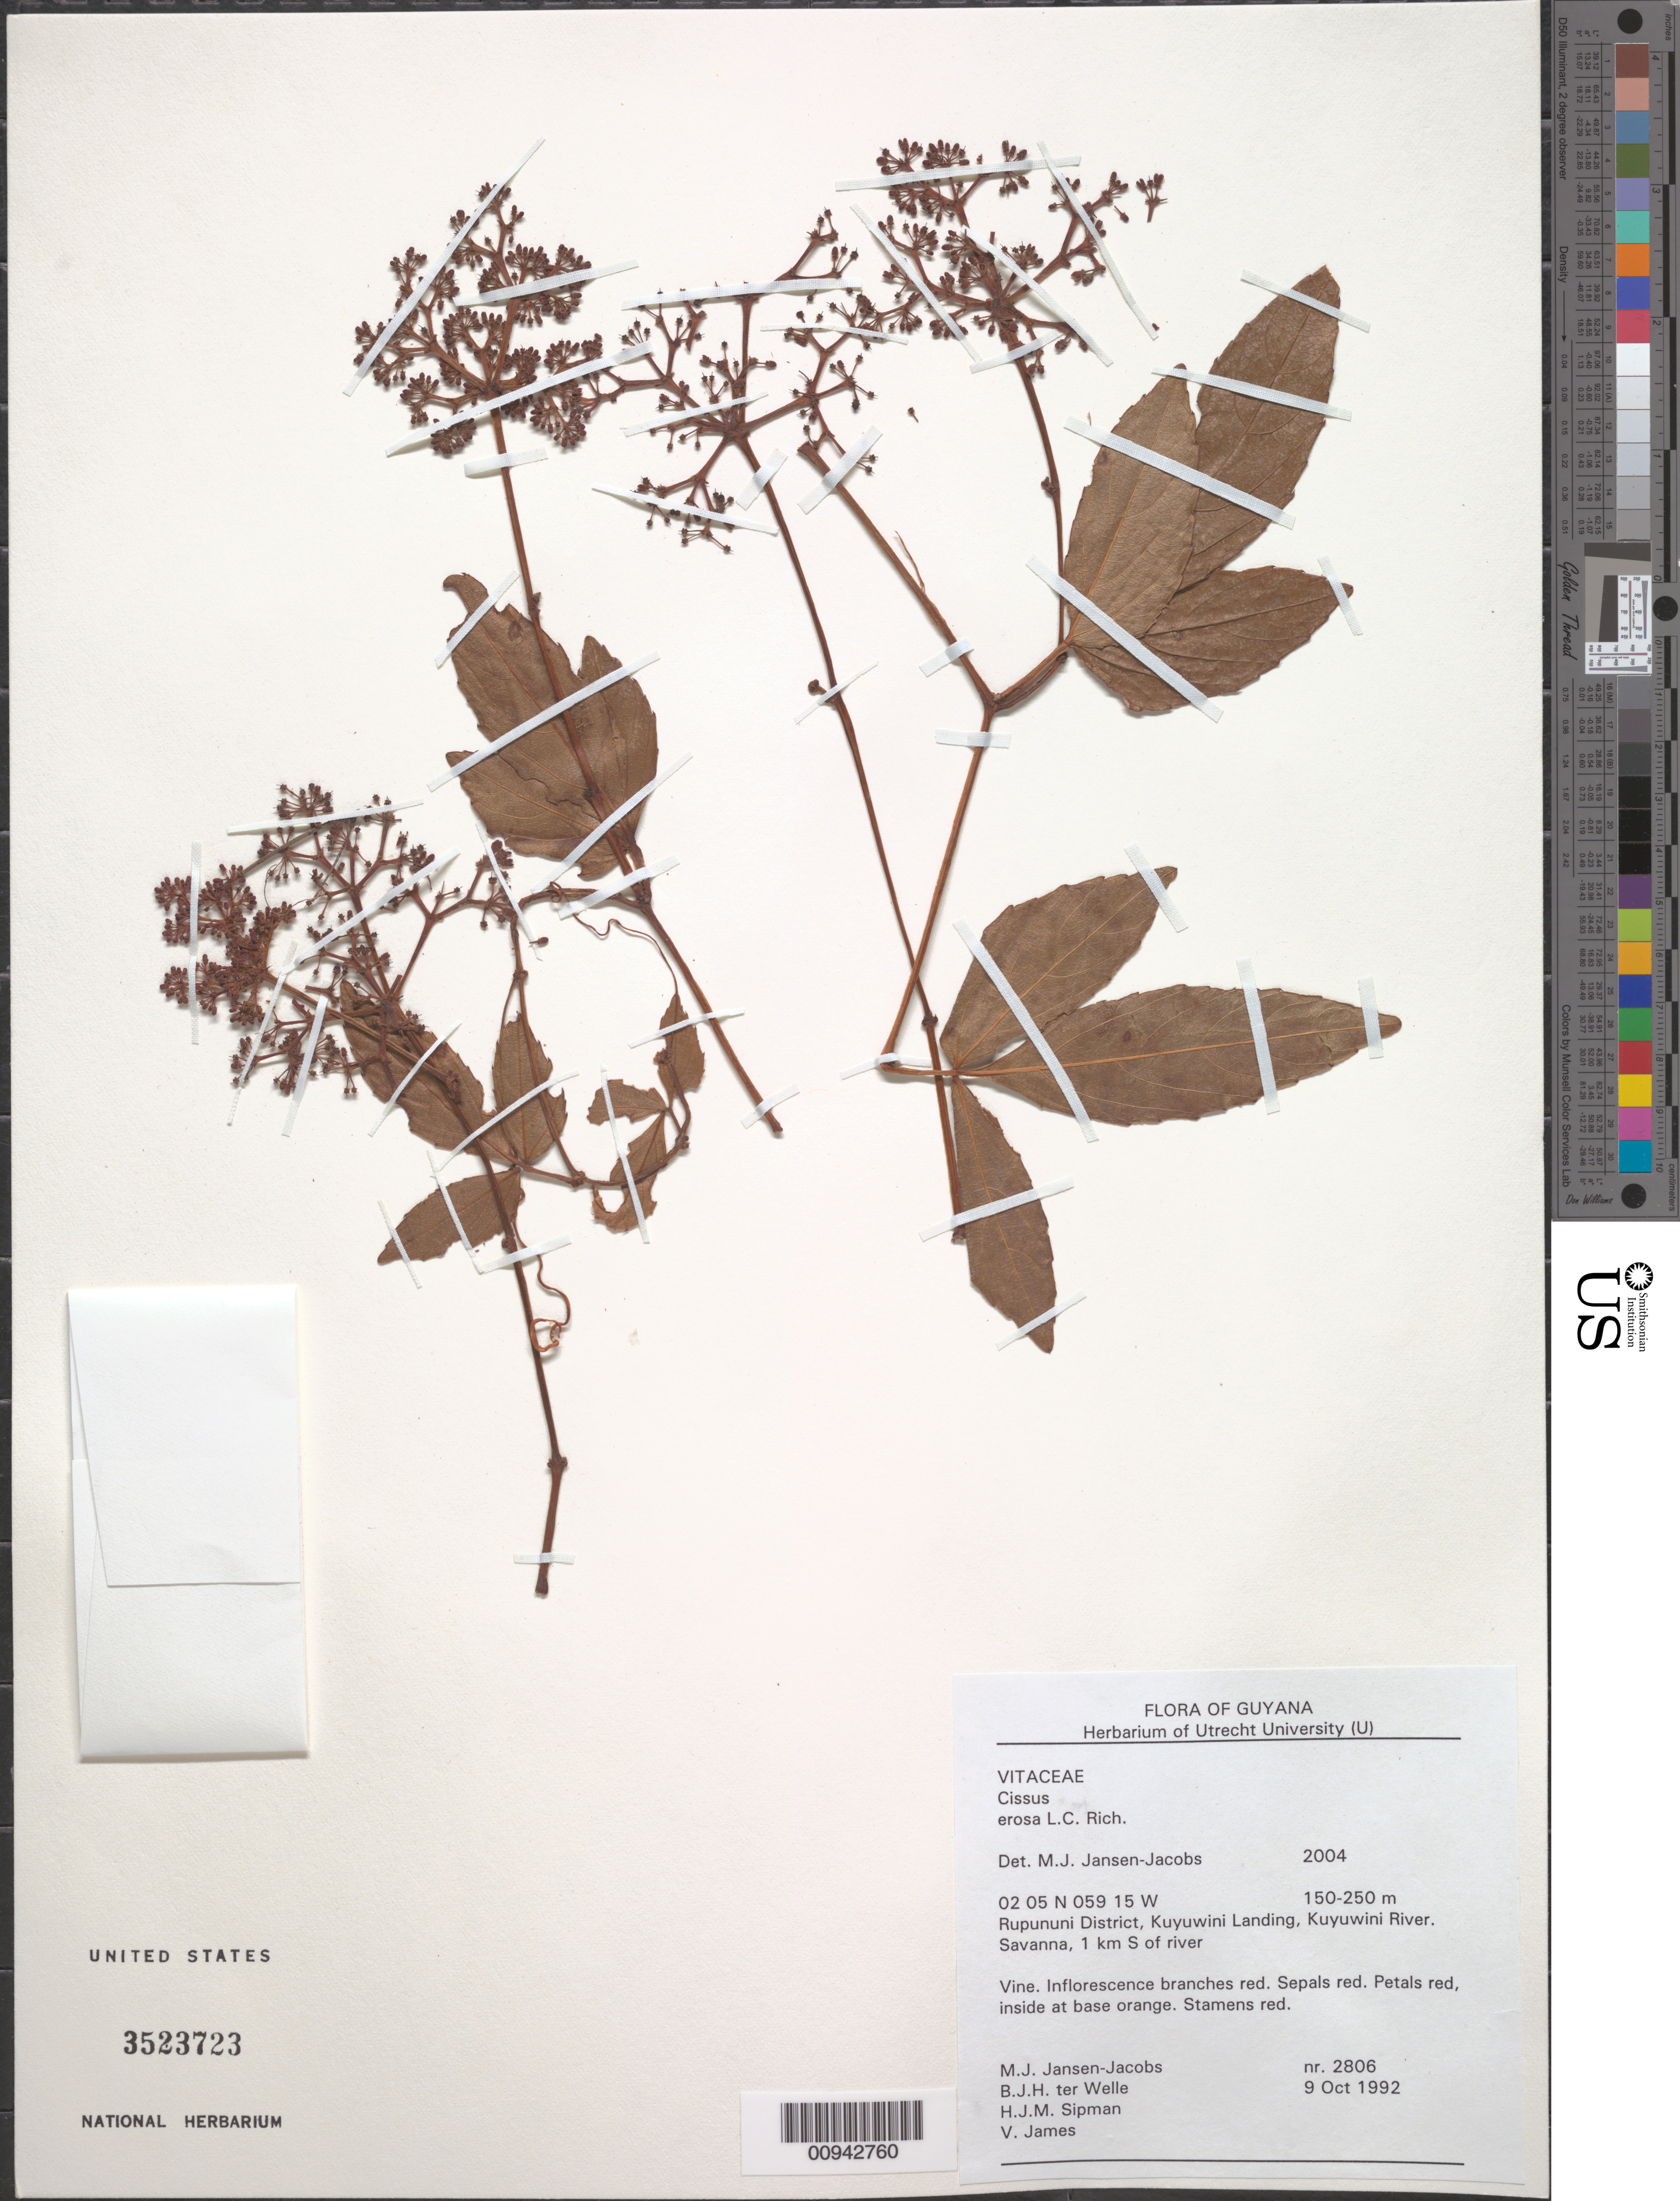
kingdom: Plantae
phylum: Tracheophyta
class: Magnoliopsida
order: Vitales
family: Vitaceae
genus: Cissus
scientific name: Cissus erosa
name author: Rich.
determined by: Jansen-Jacobs, M. J., (U), Nationaal Herbarium Nederland, Utrecht University branch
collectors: M. J. Jansen-Jacobs, B. Welle, H. J. M. Sipman & V. James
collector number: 2806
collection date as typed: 9-Oct-92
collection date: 1992-10-09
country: Guyana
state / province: U. Takutu-U. Essequibo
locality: Kuyuwini Landing, Kuyuwini River; 1 km S of river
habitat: Savanna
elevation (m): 150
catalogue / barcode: US 3523723